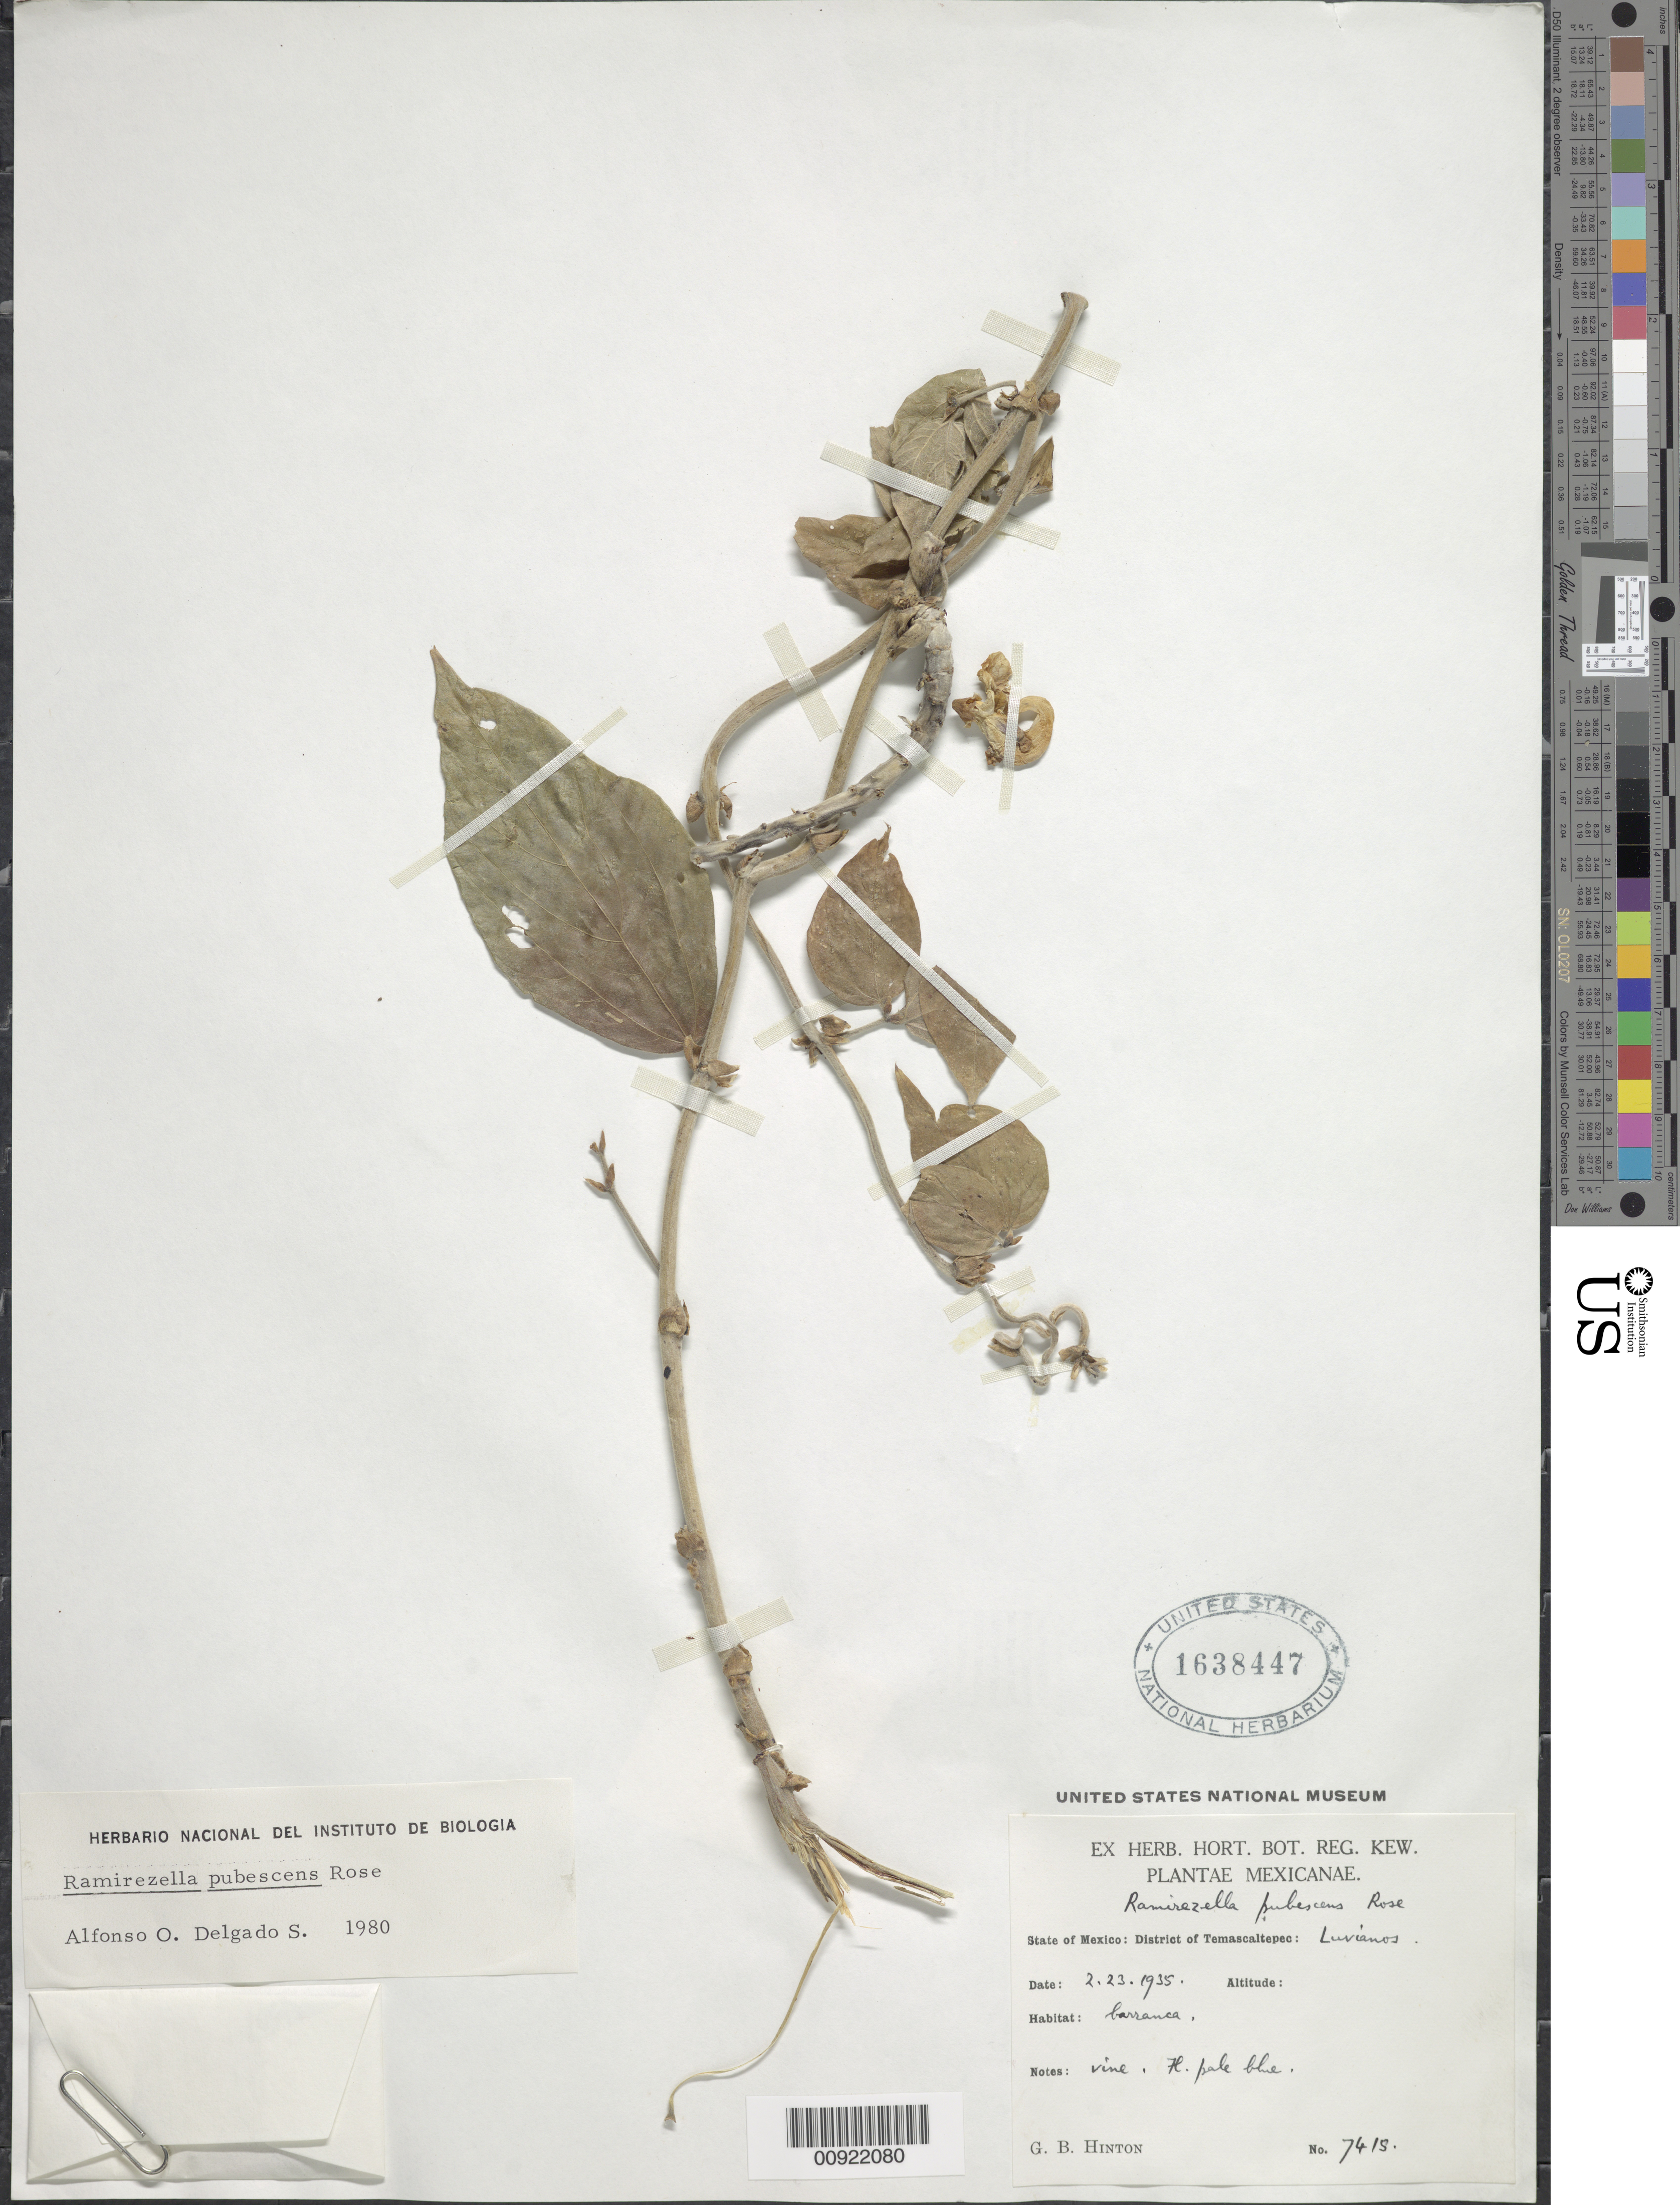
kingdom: Plantae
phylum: Tracheophyta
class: Magnoliopsida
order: Fabales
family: Fabaceae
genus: Ramirezella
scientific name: Ramirezella pubescens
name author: Rose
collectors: G. B. Hinton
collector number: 7415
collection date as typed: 23 Feb 1935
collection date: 1935-02-23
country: Mexico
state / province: México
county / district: Temascaltepec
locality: State of Mexico: Dictrict of Temascaltepec: Luvianos.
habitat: Barranca.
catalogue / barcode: US 1638447